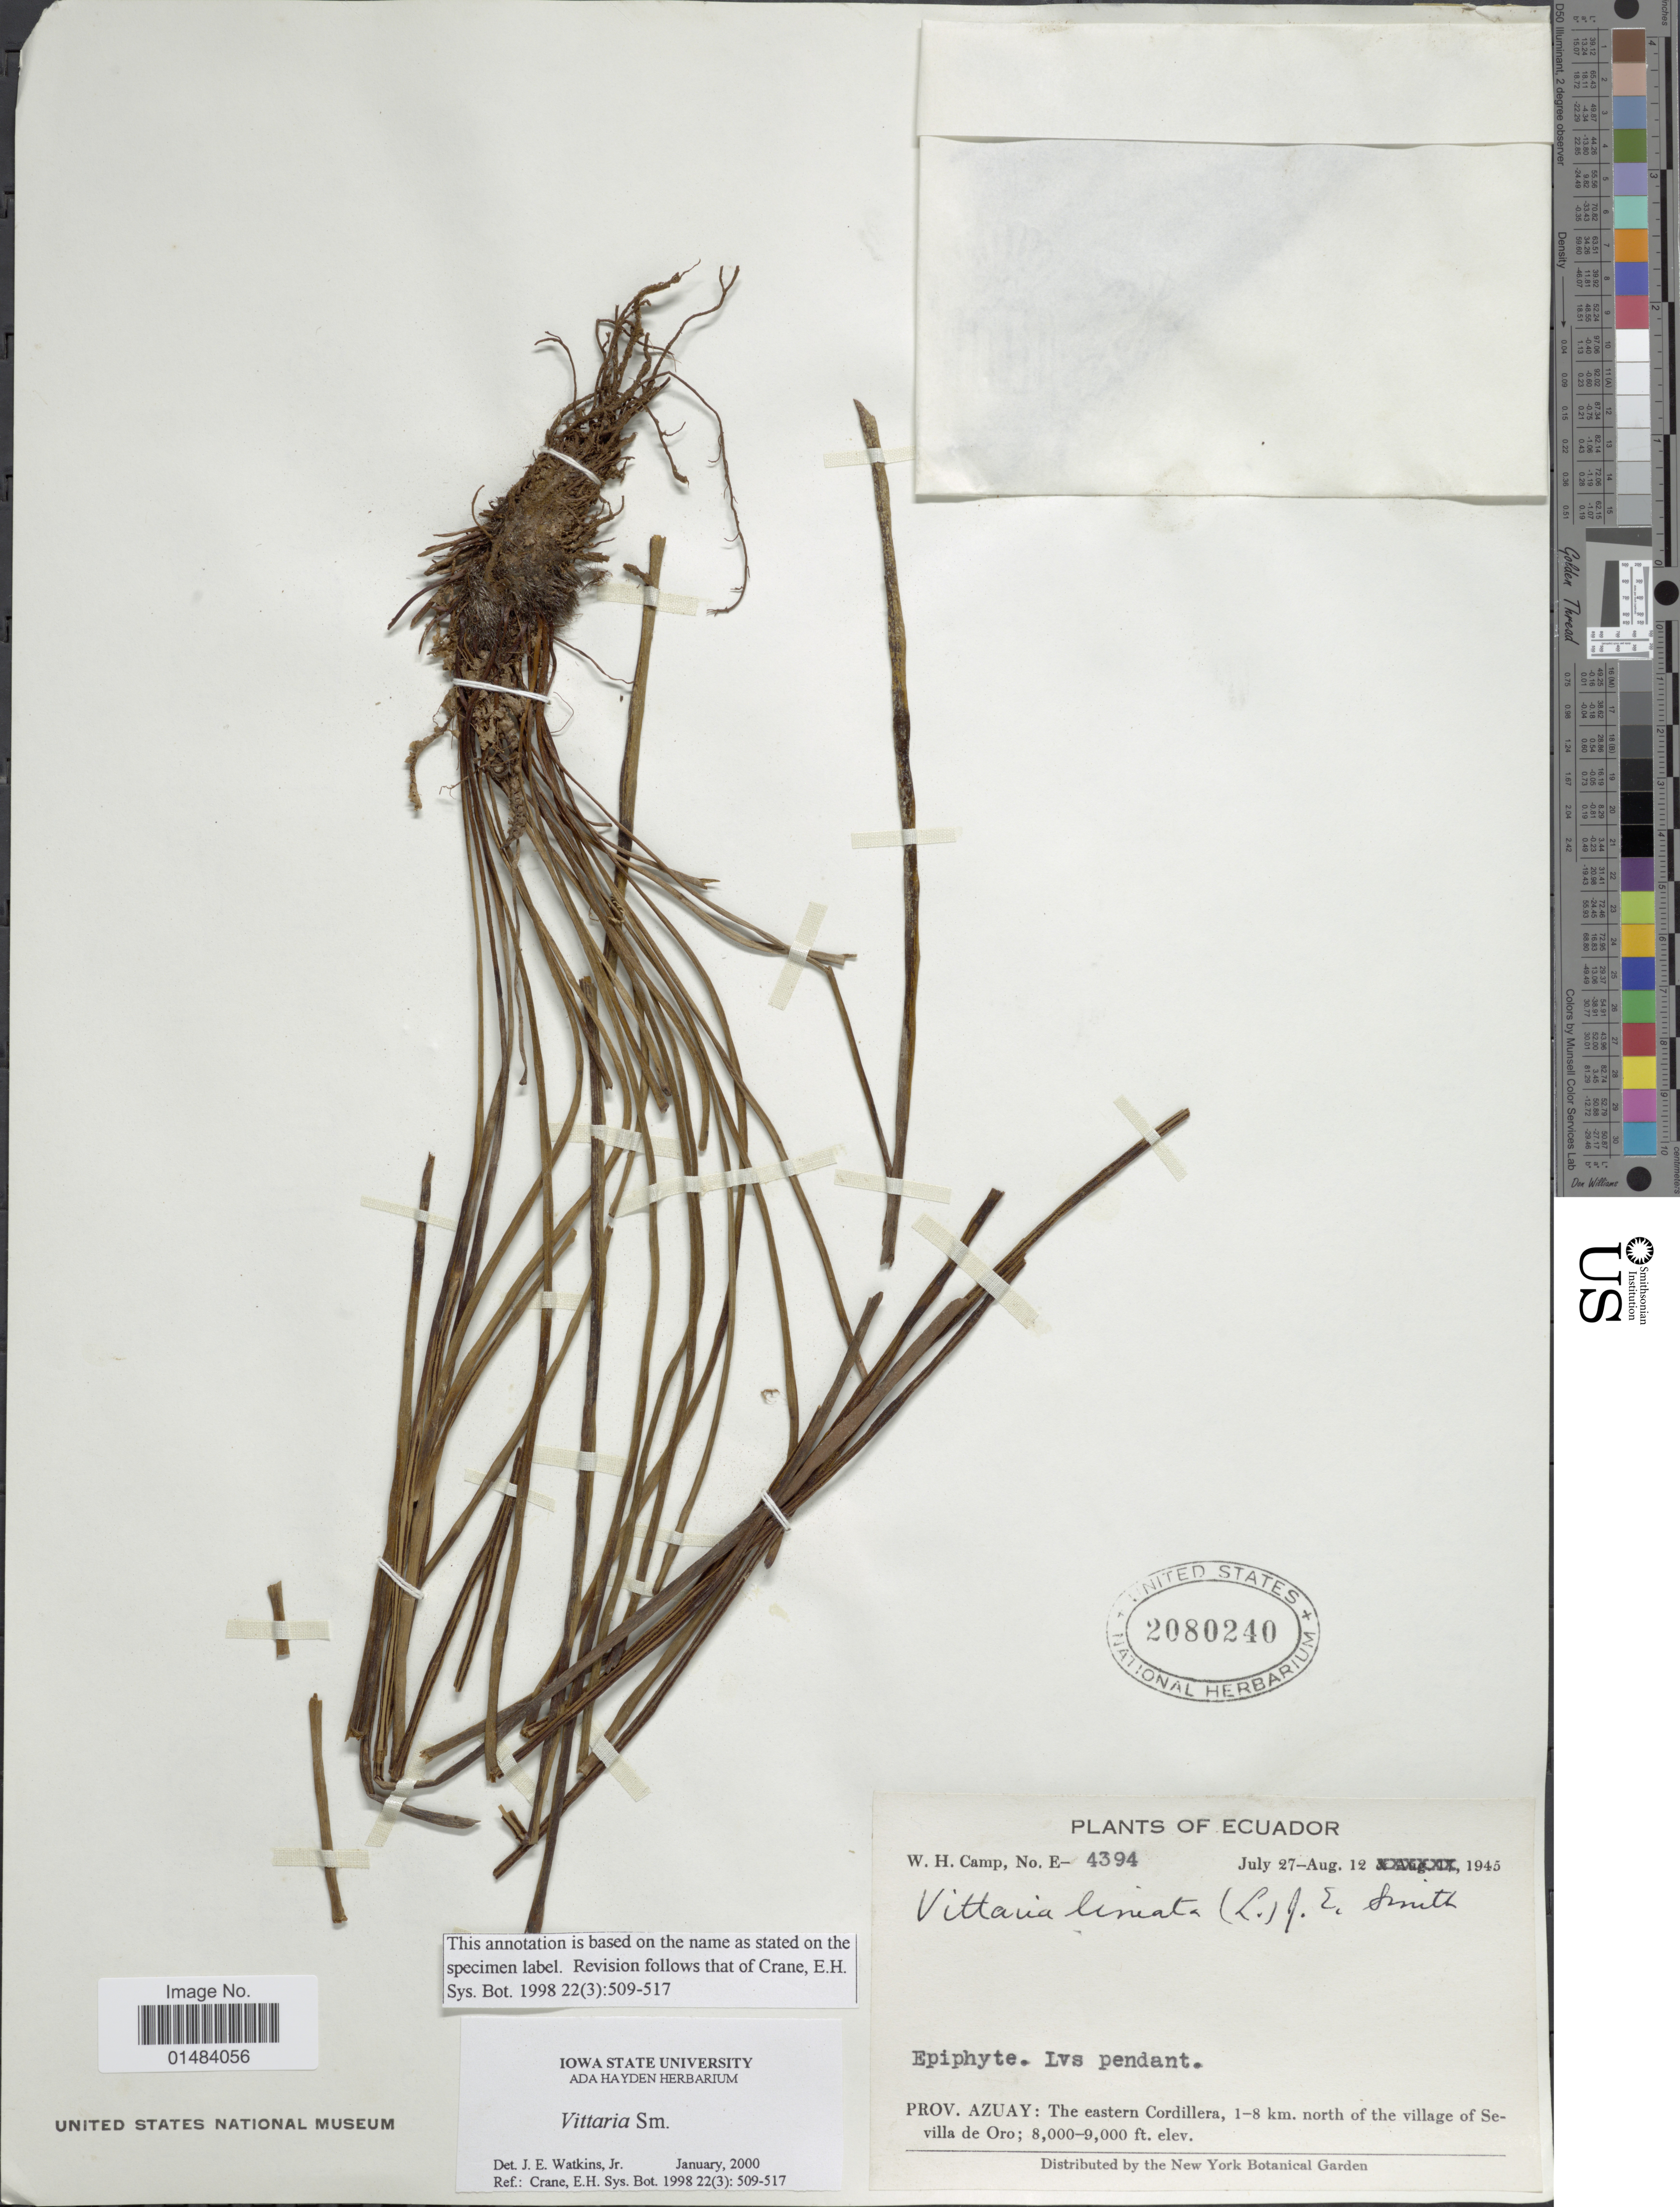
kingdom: Plantae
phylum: Tracheophyta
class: Polypodiopsida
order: Polypodiales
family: Pteridaceae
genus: Vittaria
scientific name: Vittaria lineata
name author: (L.) Sm.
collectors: W. H. Camp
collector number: E-4394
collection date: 1945-04-27/1945-08-12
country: Ecuador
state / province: Azuay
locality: Ecuador, The eastern Cordillera, 1-8 km. north of the village of Sevilla de Oro.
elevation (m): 2438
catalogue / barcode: US 2080240